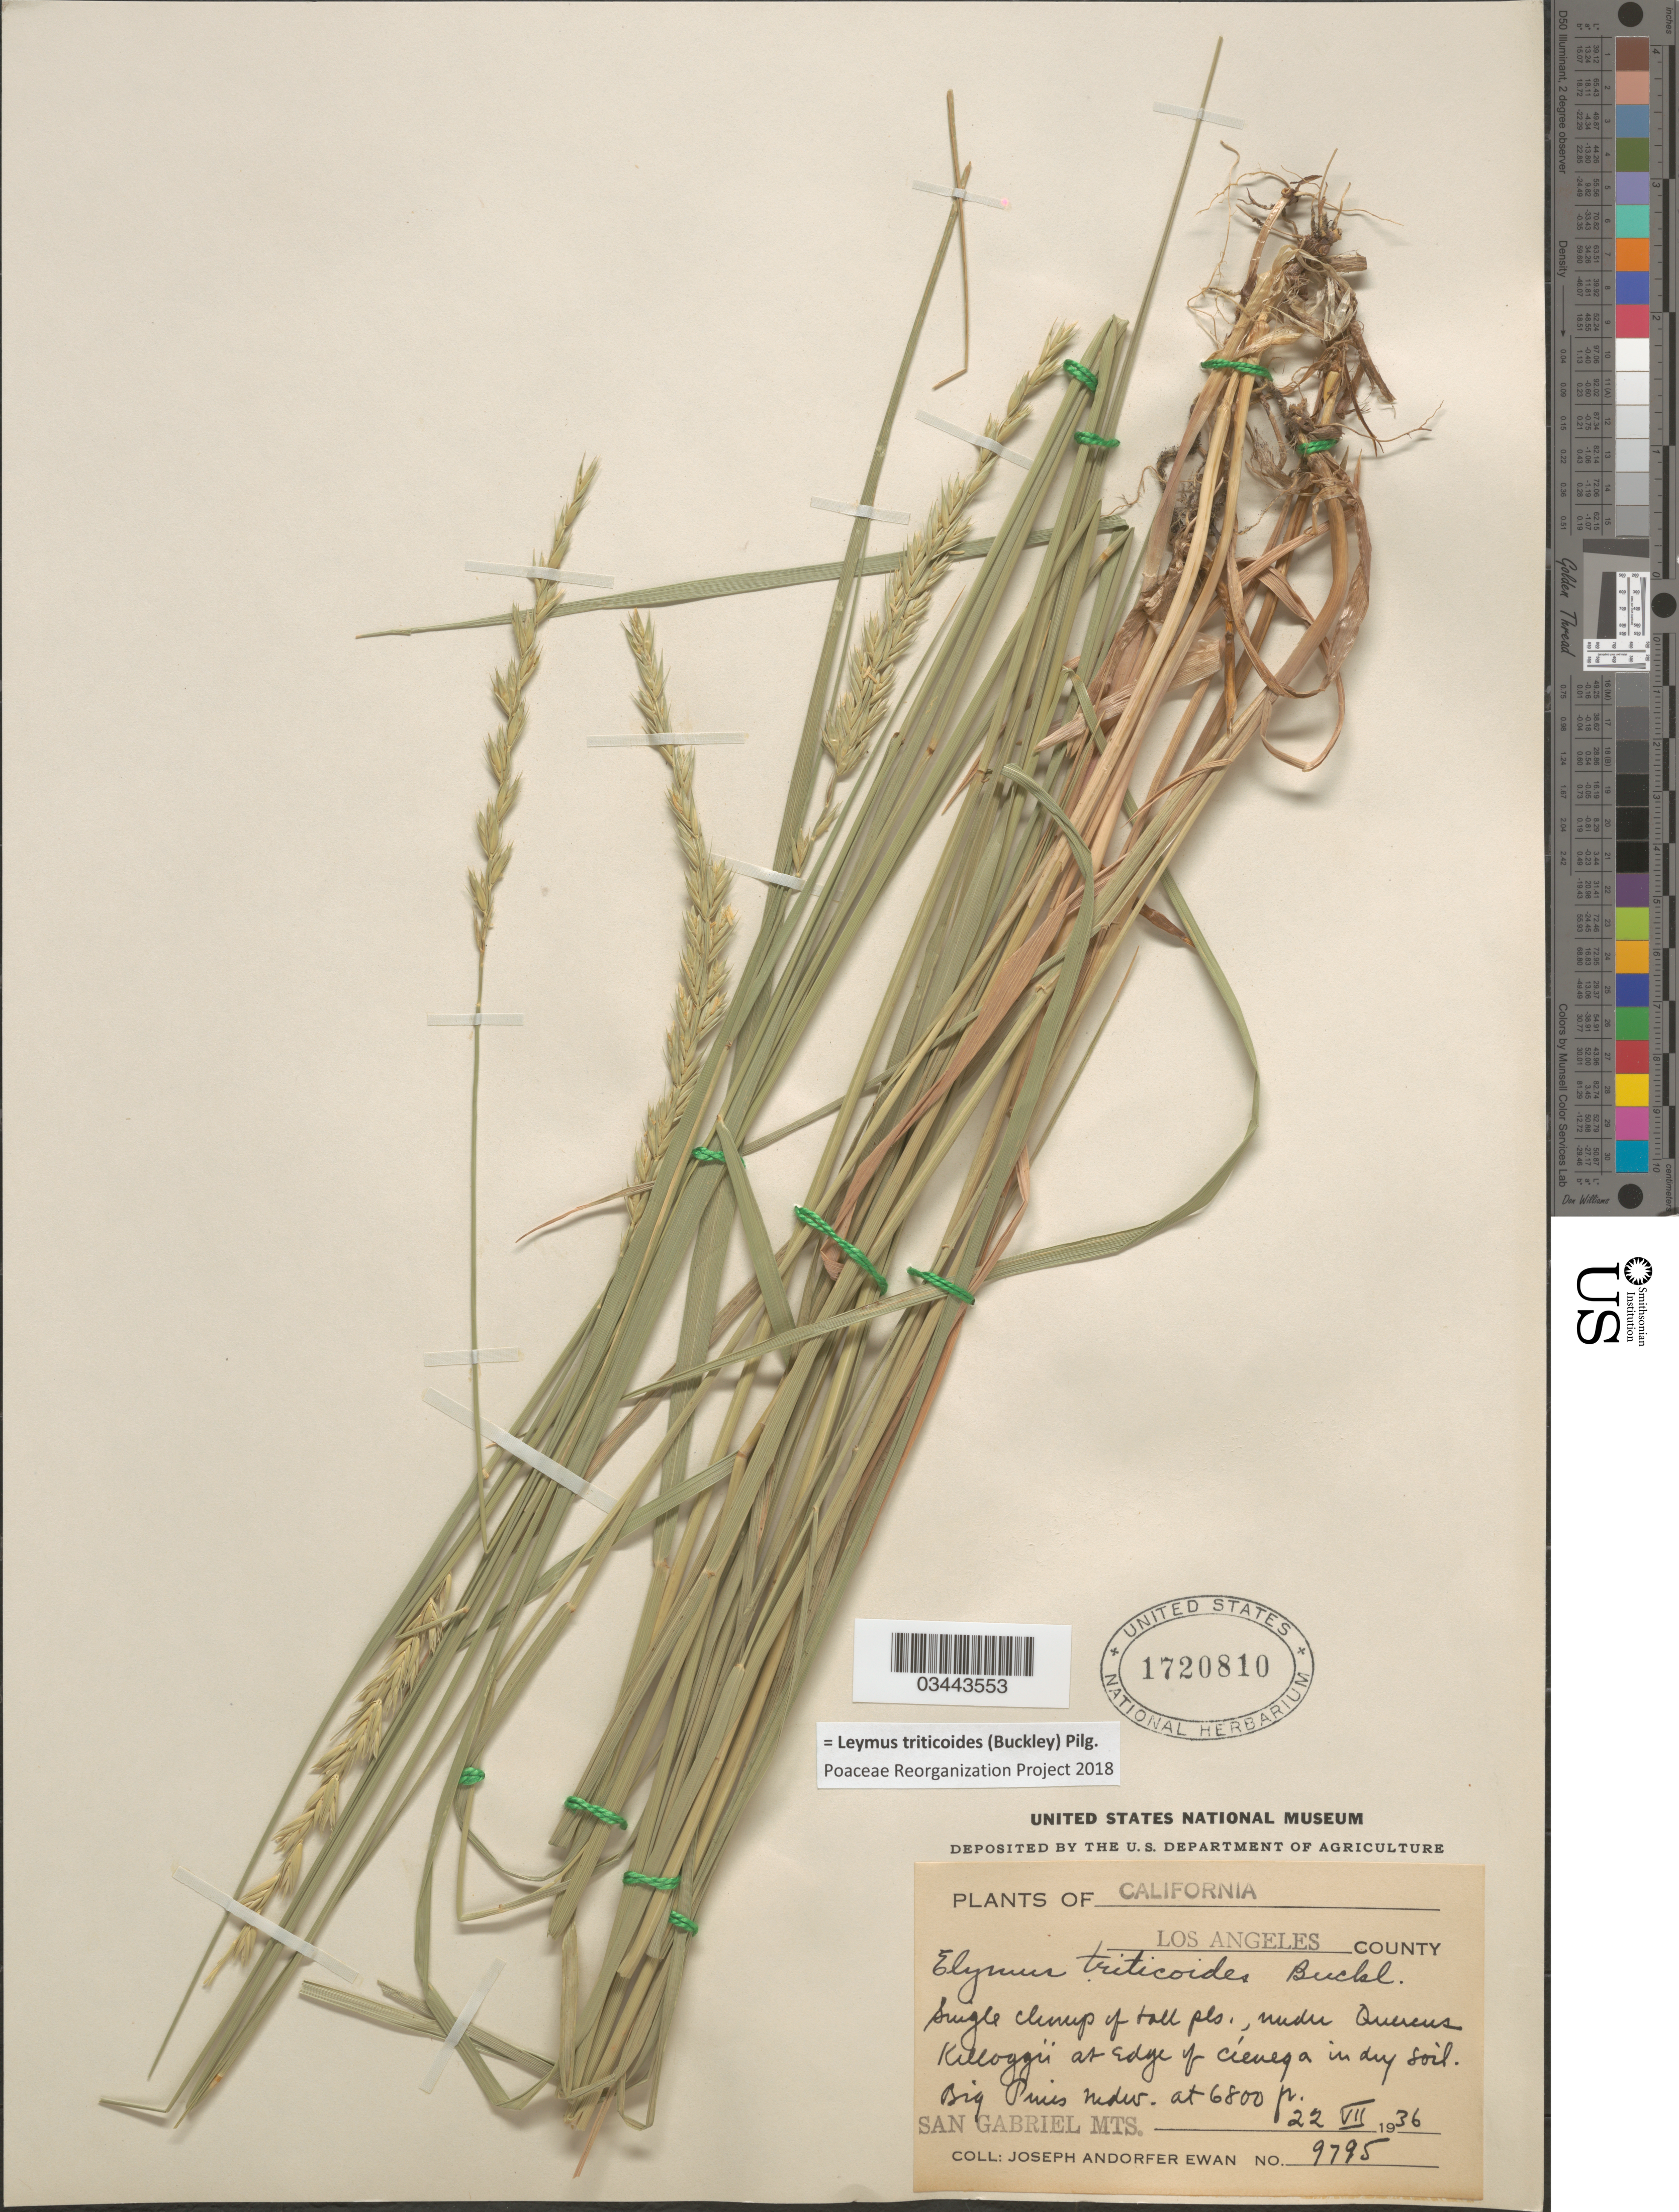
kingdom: Plantae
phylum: Tracheophyta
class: Liliopsida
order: Poales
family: Poaceae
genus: Leymus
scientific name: Leymus triticoides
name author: (Buckley) Pilg.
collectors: J. A. Ewan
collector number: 9795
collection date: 1936-07-22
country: United States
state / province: California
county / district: Los Angeles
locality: Los Angeles County. Big Pines mdw. San Gabriel Mts.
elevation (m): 2073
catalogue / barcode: US 1720810